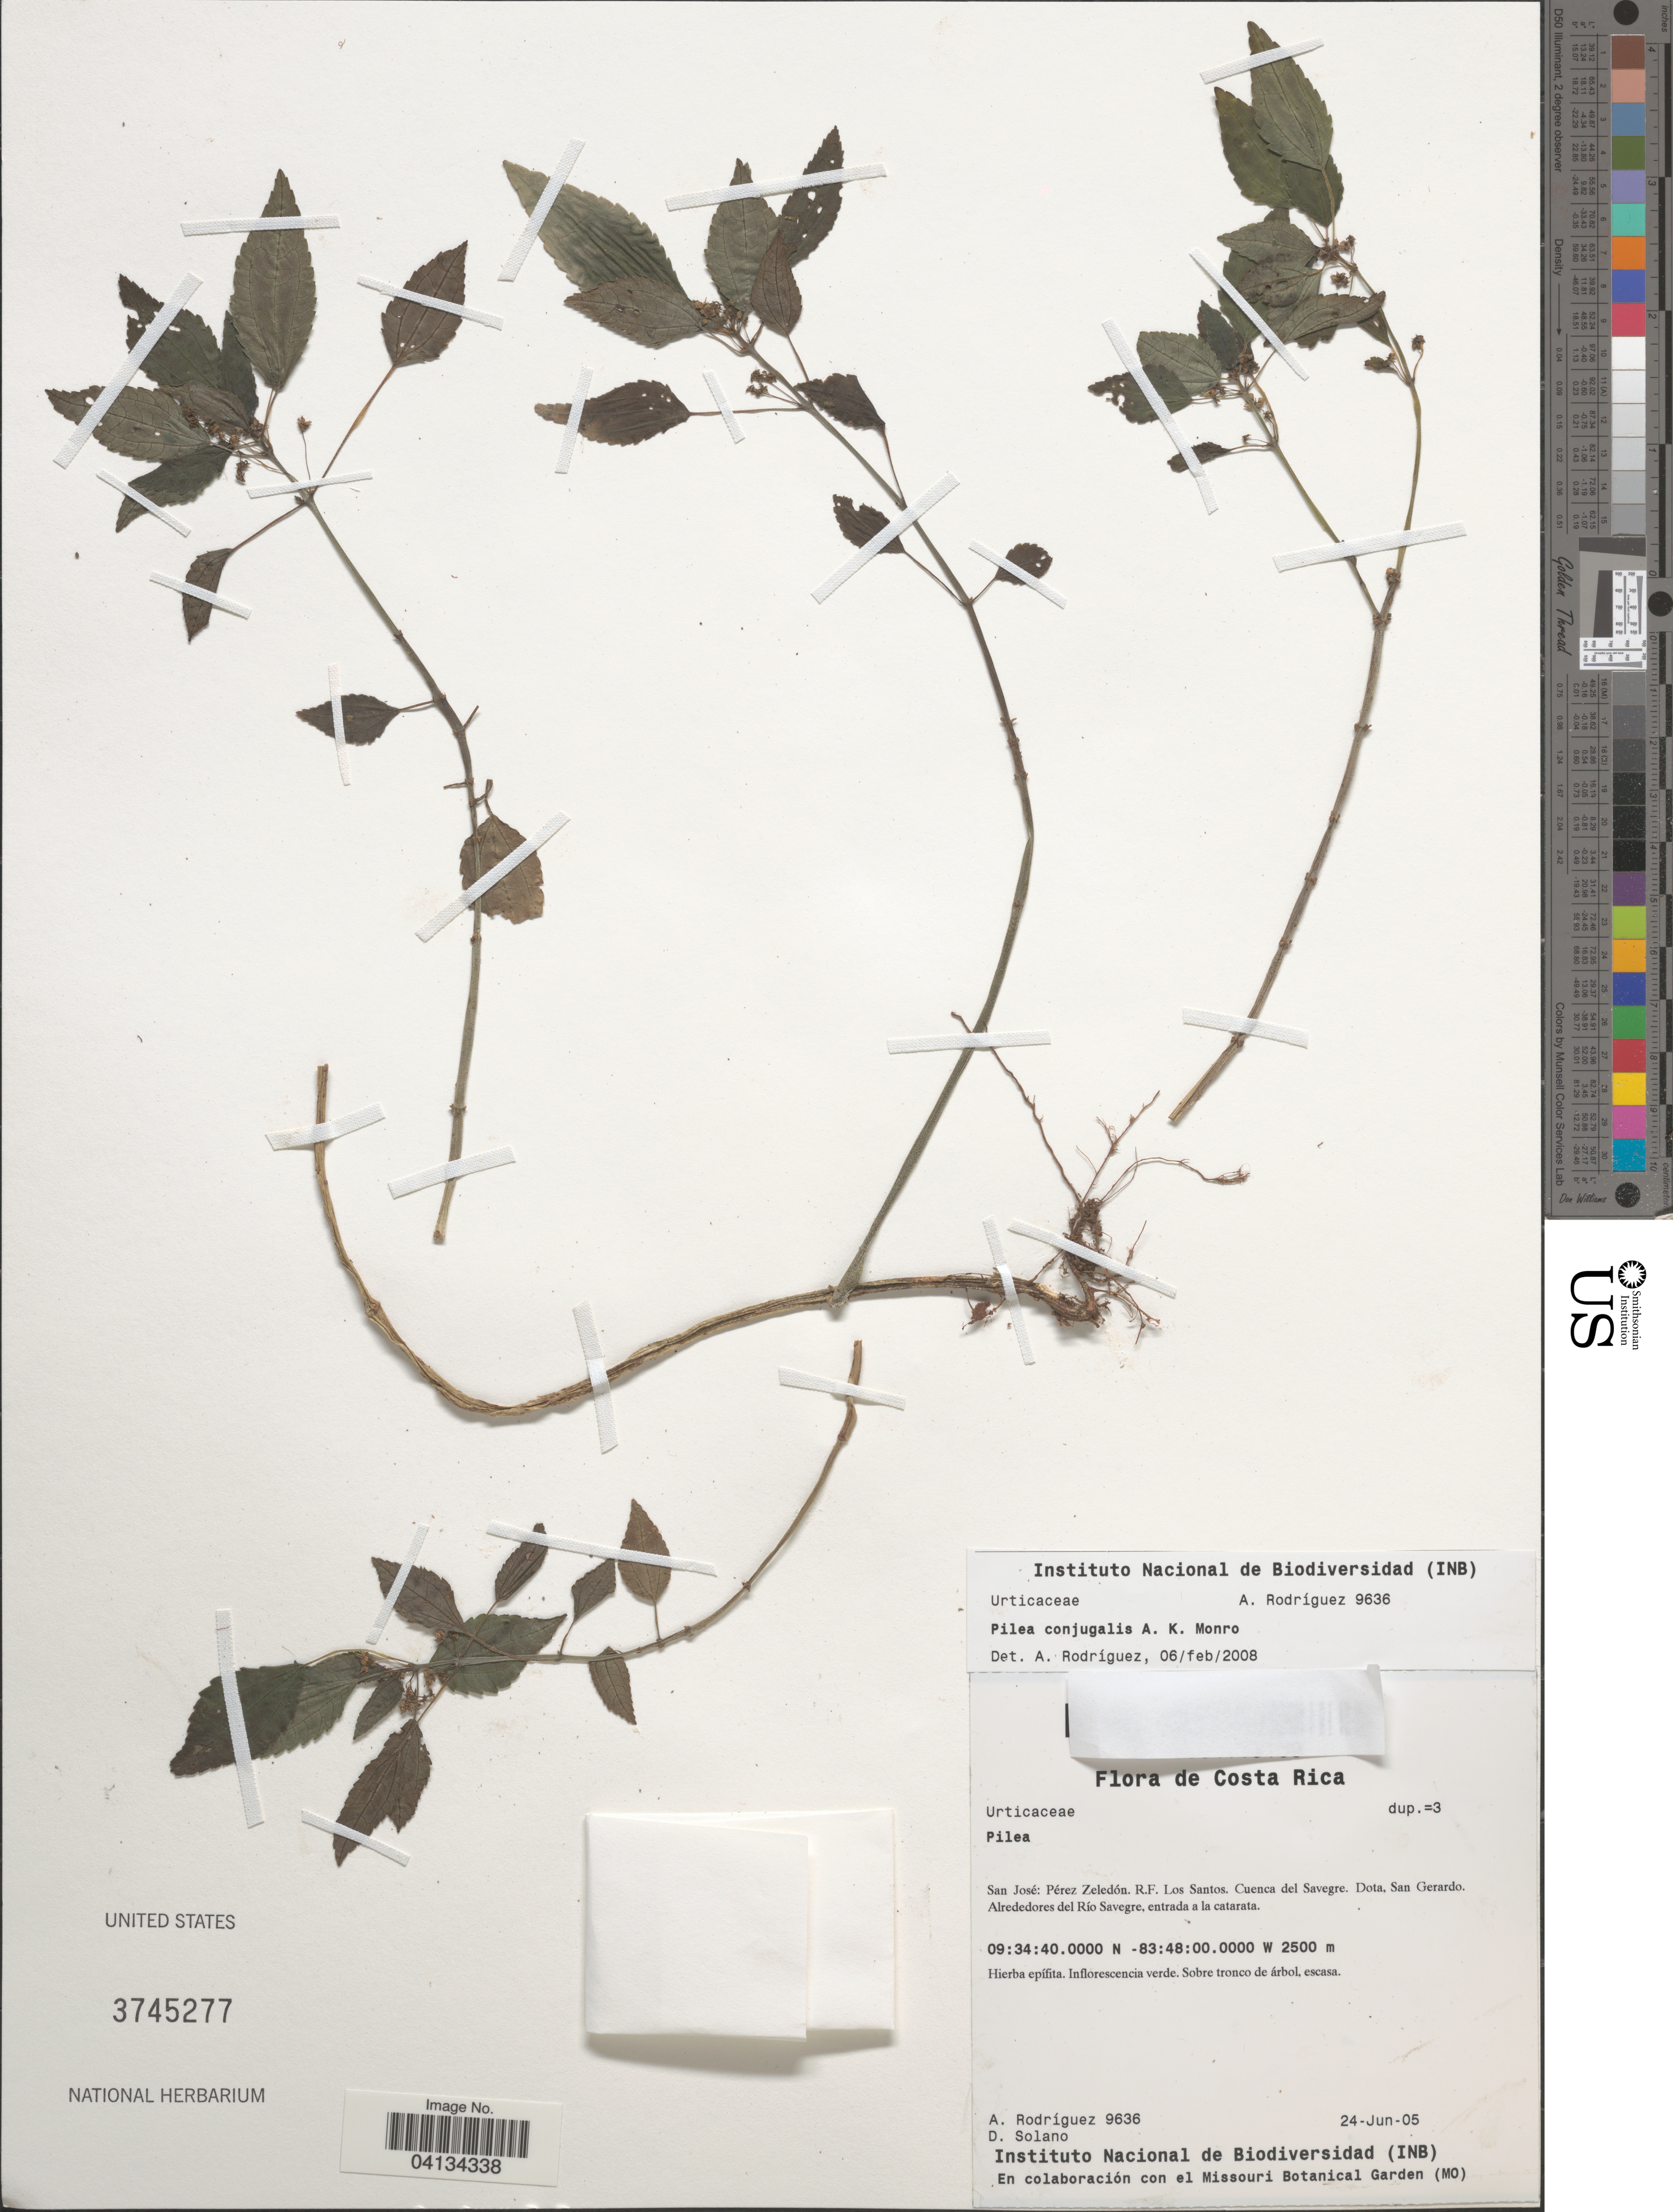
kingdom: Plantae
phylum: Tracheophyta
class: Magnoliopsida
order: Rosales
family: Urticaceae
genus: Pilea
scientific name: Pilea conjugalis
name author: A. K. Monro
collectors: D. Solano & A. Rodríguez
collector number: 9636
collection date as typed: Transcribed d/m/y: 24/6/5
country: Costa Rica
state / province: San José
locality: Pérez Zeledón. R.F. Los Santos. Cuenca del Savegre. Dota, San Gerardo. Alrededores del Río Savegre, entrada a la catarata.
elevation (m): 2500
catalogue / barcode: US 3745277